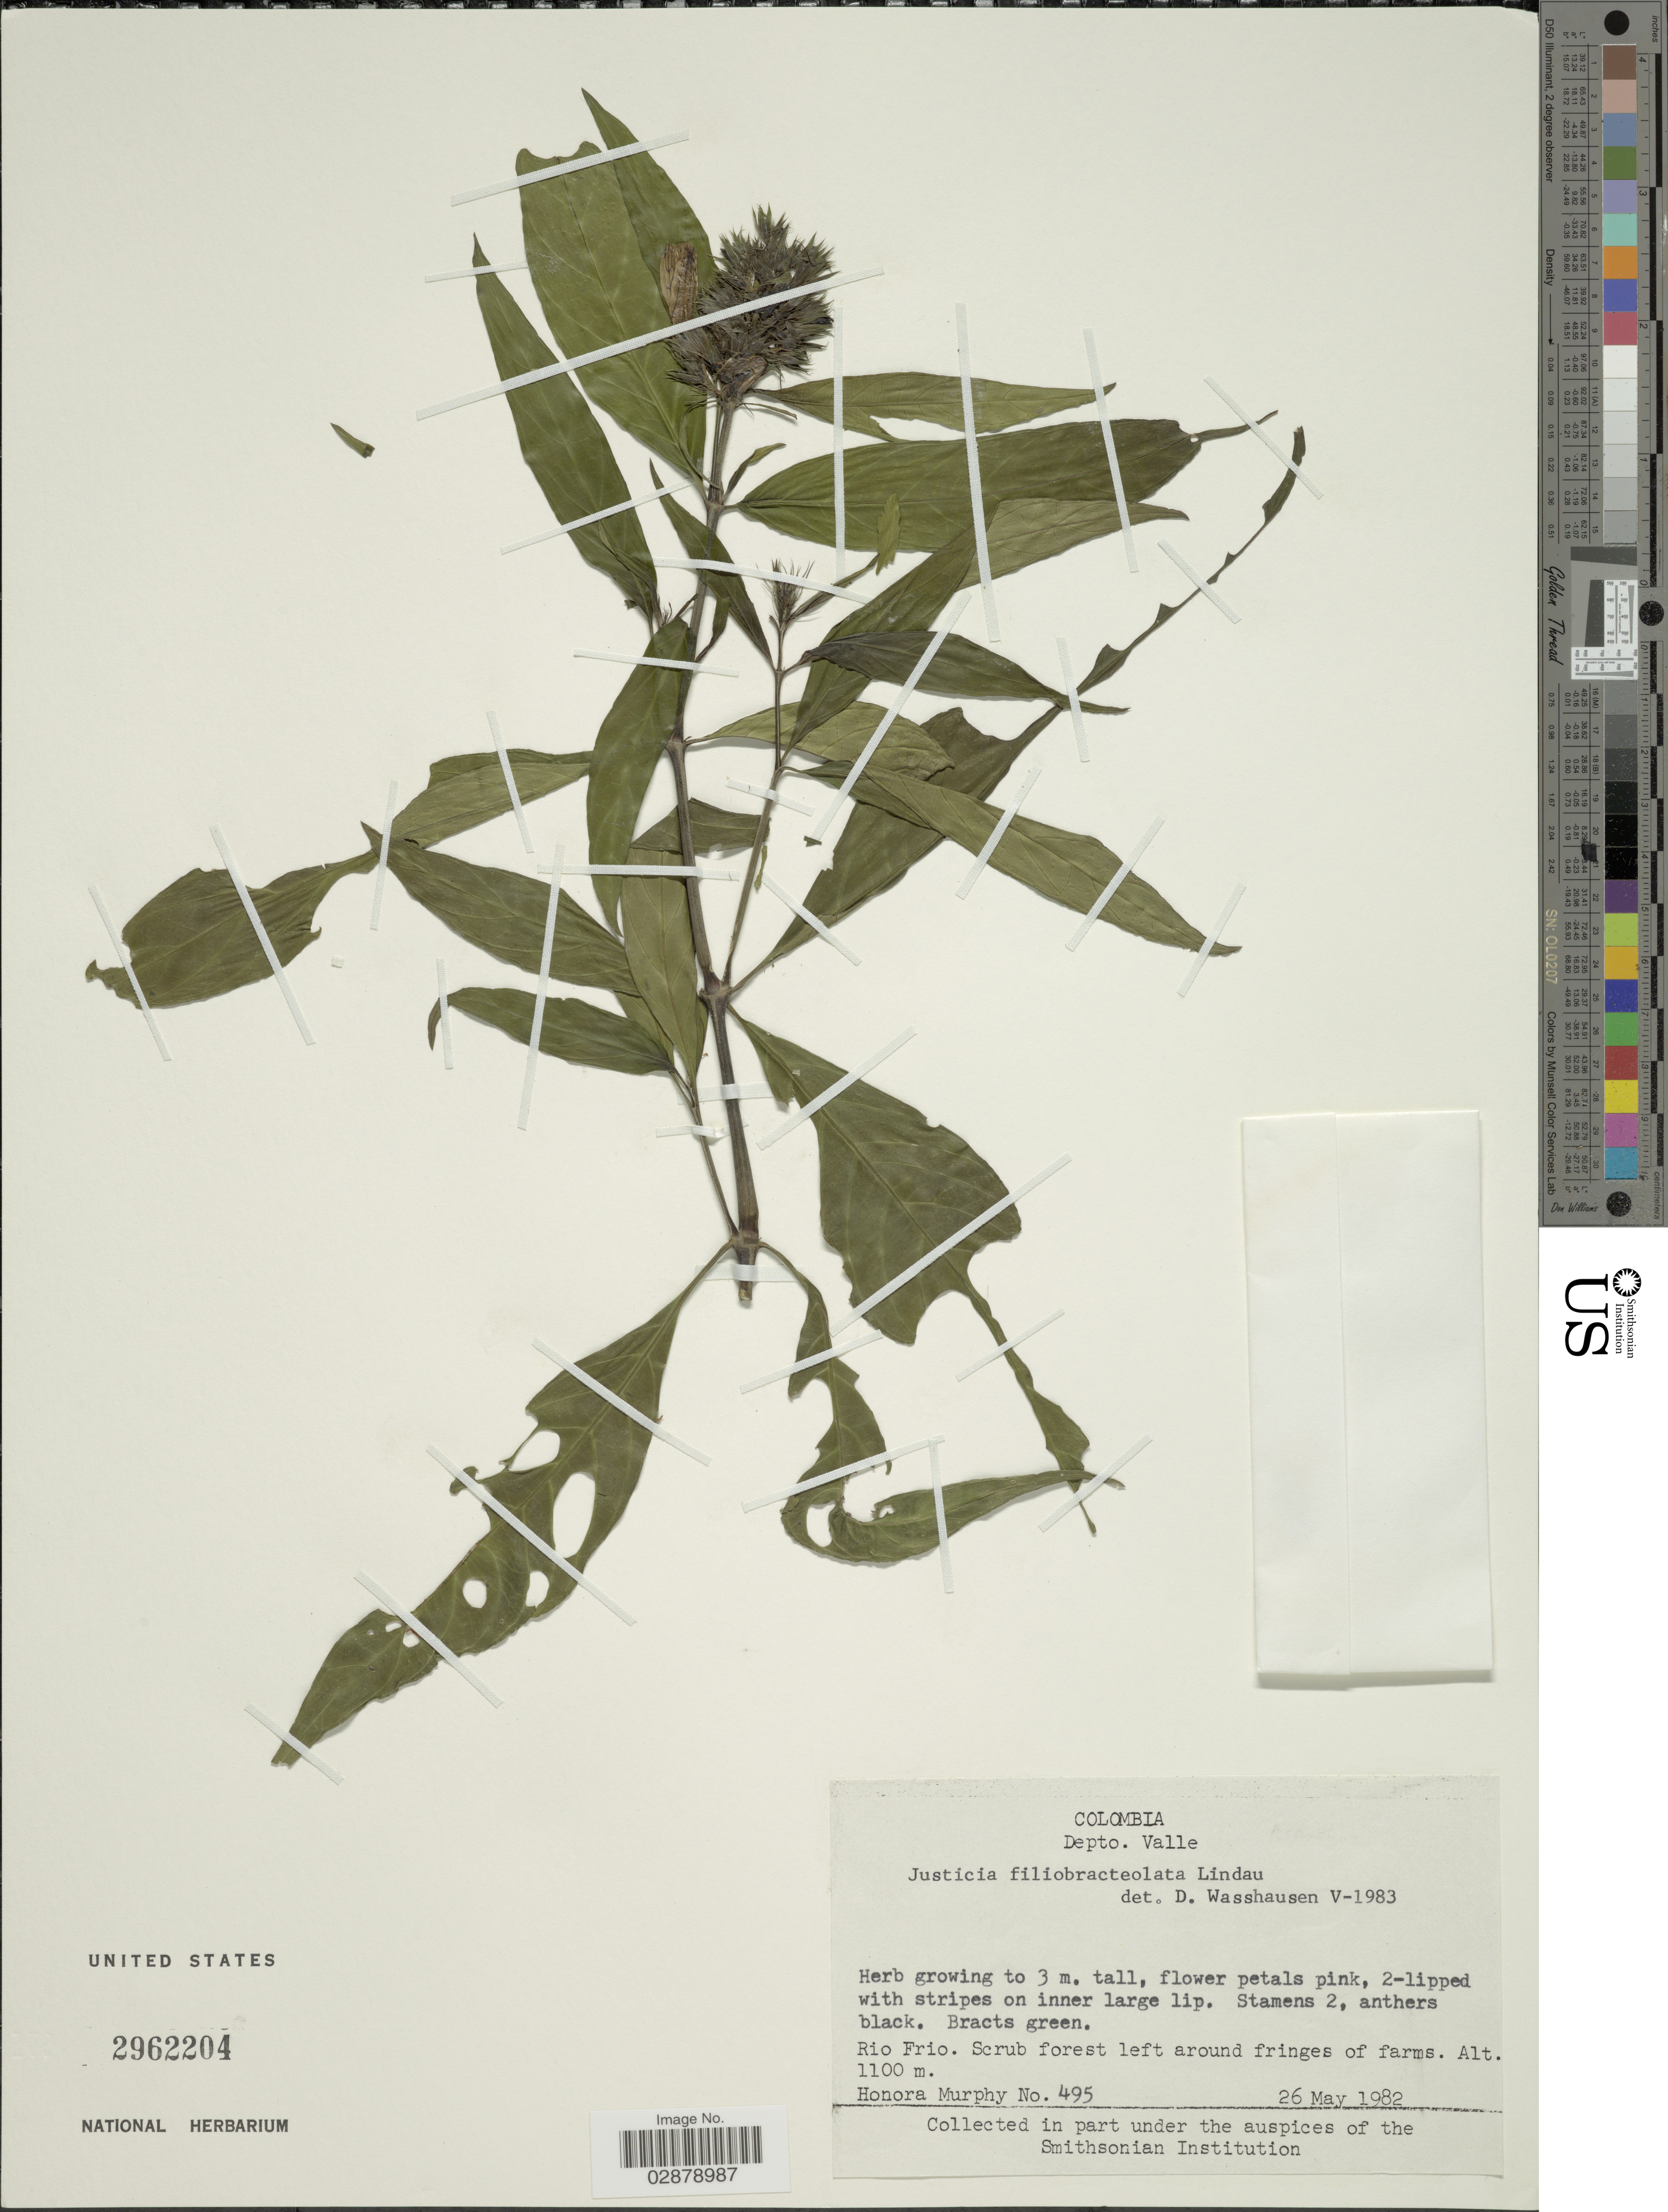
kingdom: Plantae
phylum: Tracheophyta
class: Magnoliopsida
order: Lamiales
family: Acanthaceae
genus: Justicia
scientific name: Justicia filibracteolata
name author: Lindau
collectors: H. Murphy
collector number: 495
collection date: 1982-05-26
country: Colombia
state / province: Valle del Cauca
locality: Depto. Valle. Rio Frio.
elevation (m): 1100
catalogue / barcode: US 2962204